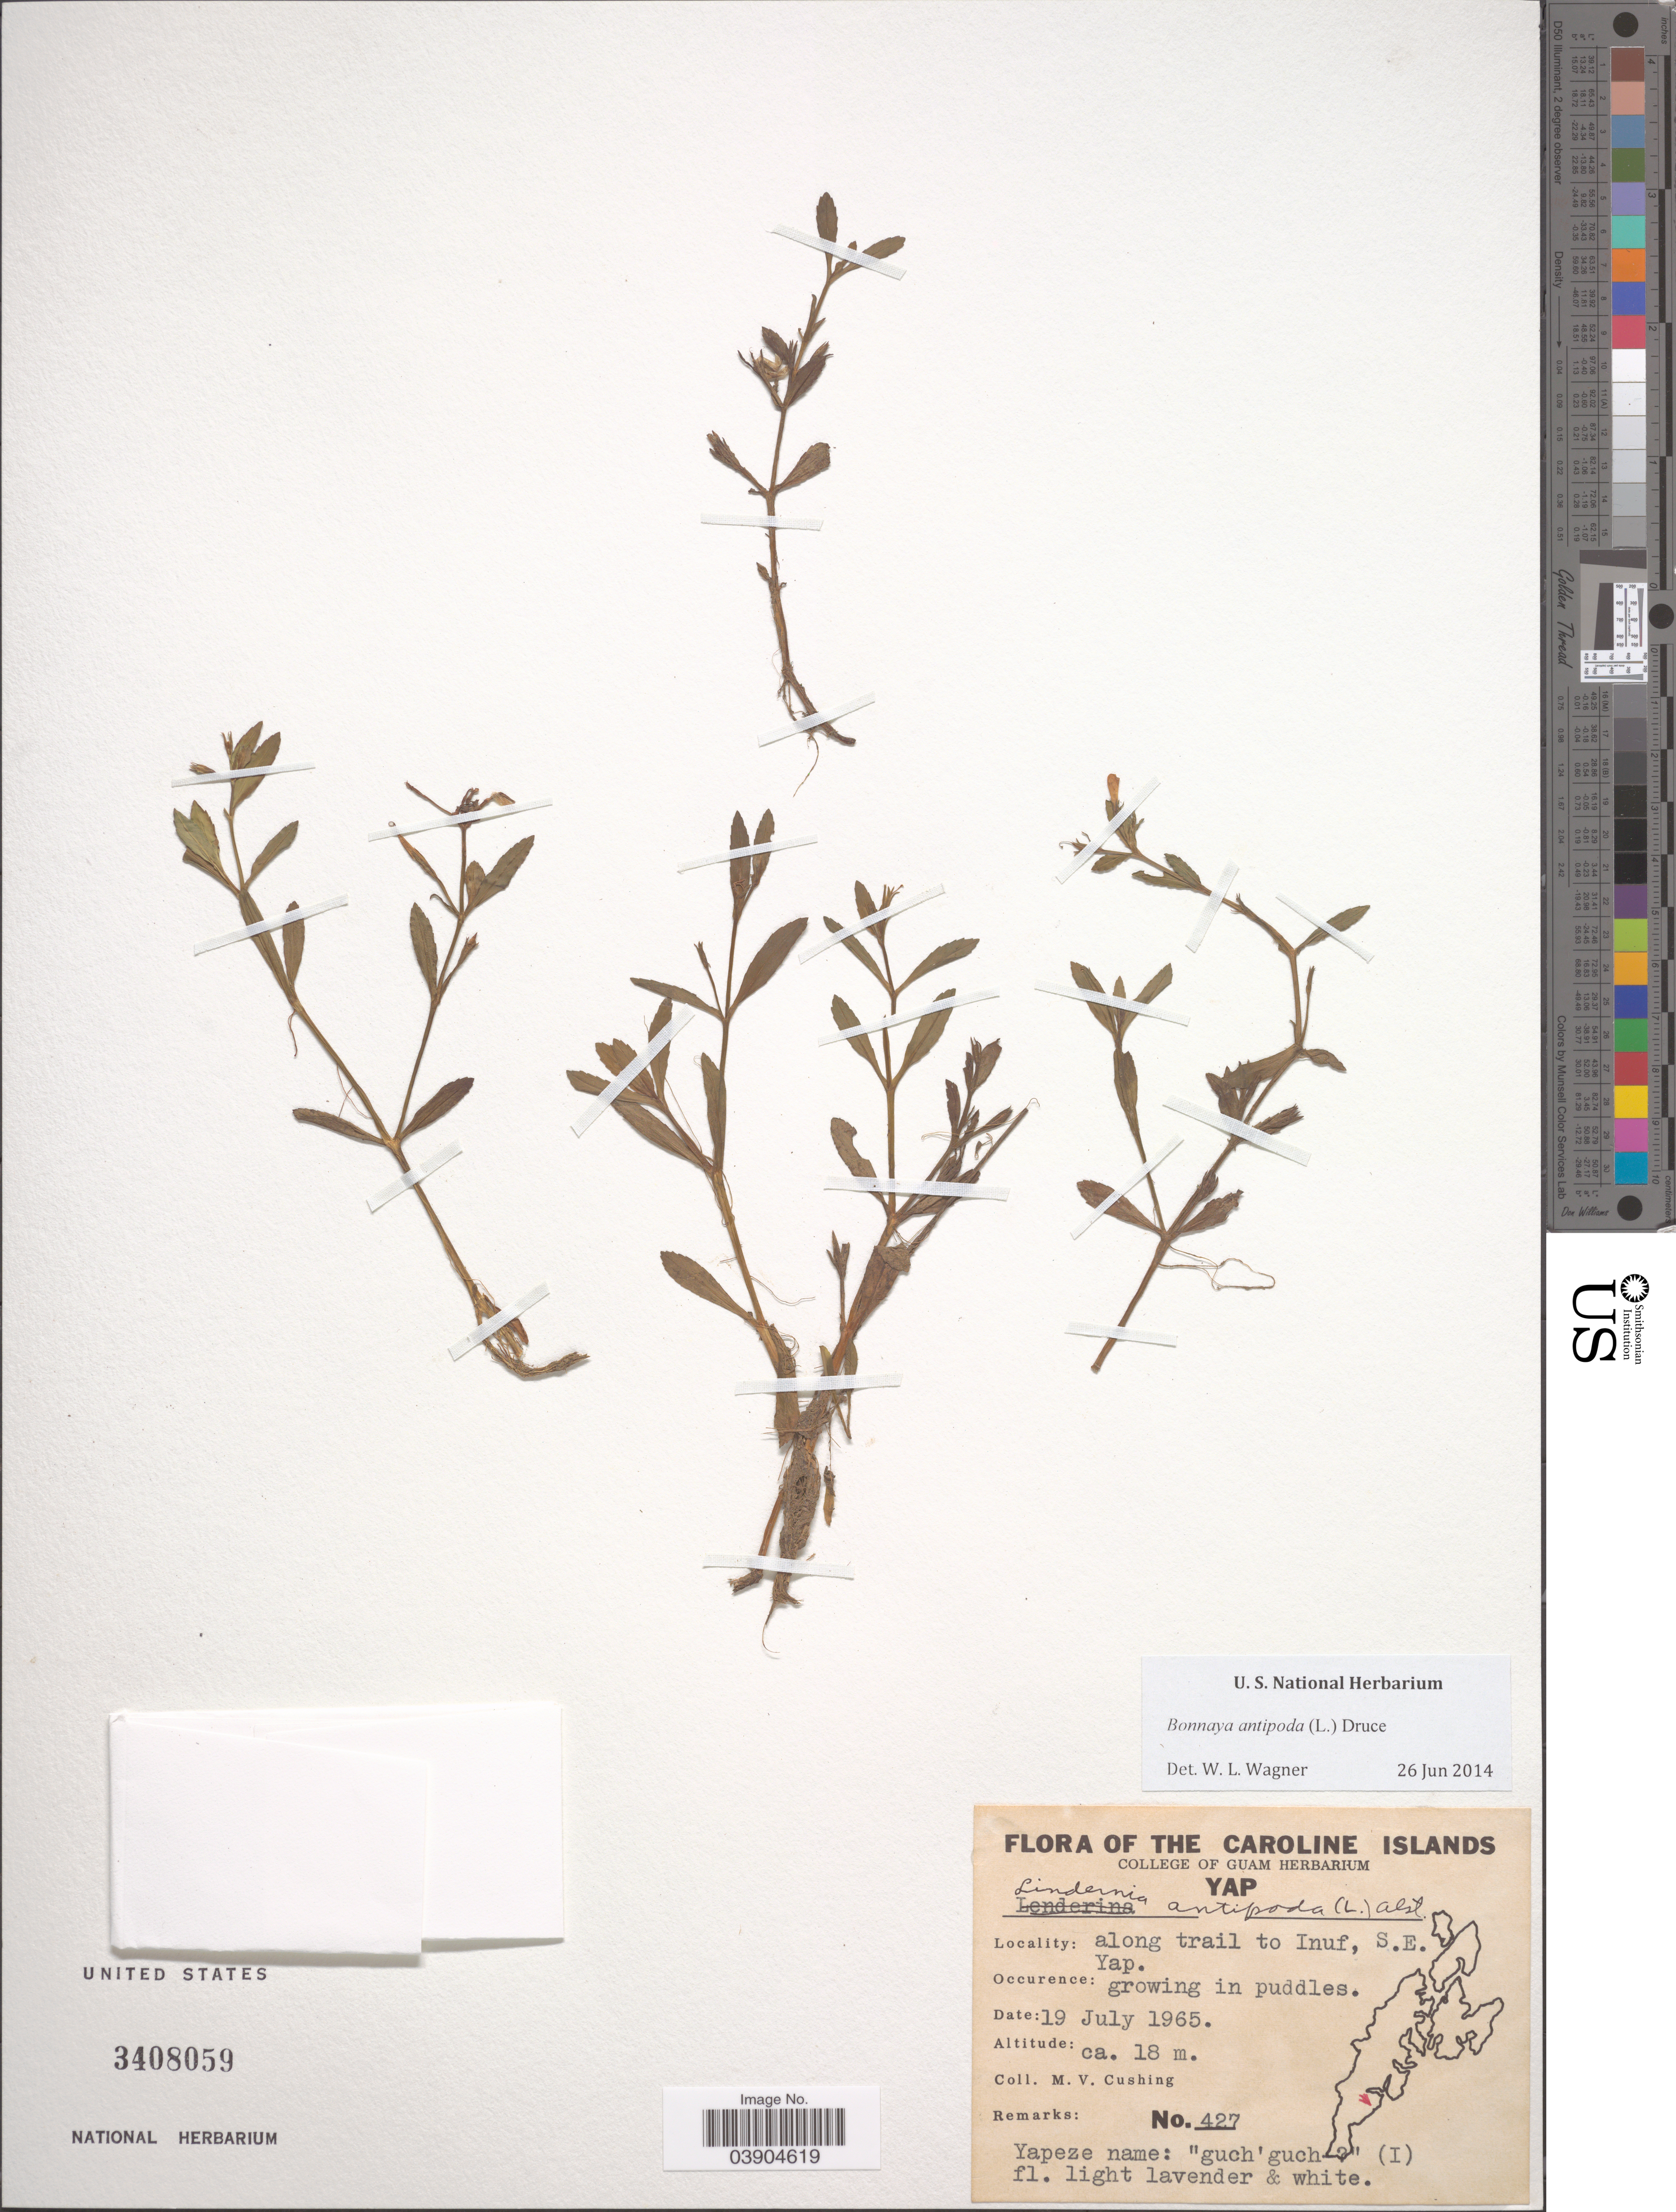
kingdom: Plantae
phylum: Tracheophyta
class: Magnoliopsida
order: Lamiales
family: Linderniaceae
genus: Lindernia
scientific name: Lindernia antipoda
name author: (L.) Alston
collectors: M. V. Cushing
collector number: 427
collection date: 1965-07-19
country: Micronesia, Federated States of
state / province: Yap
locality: The Caroline Islands. Along trail to Inuf, S.E. Yap.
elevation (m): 18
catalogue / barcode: US 3408059